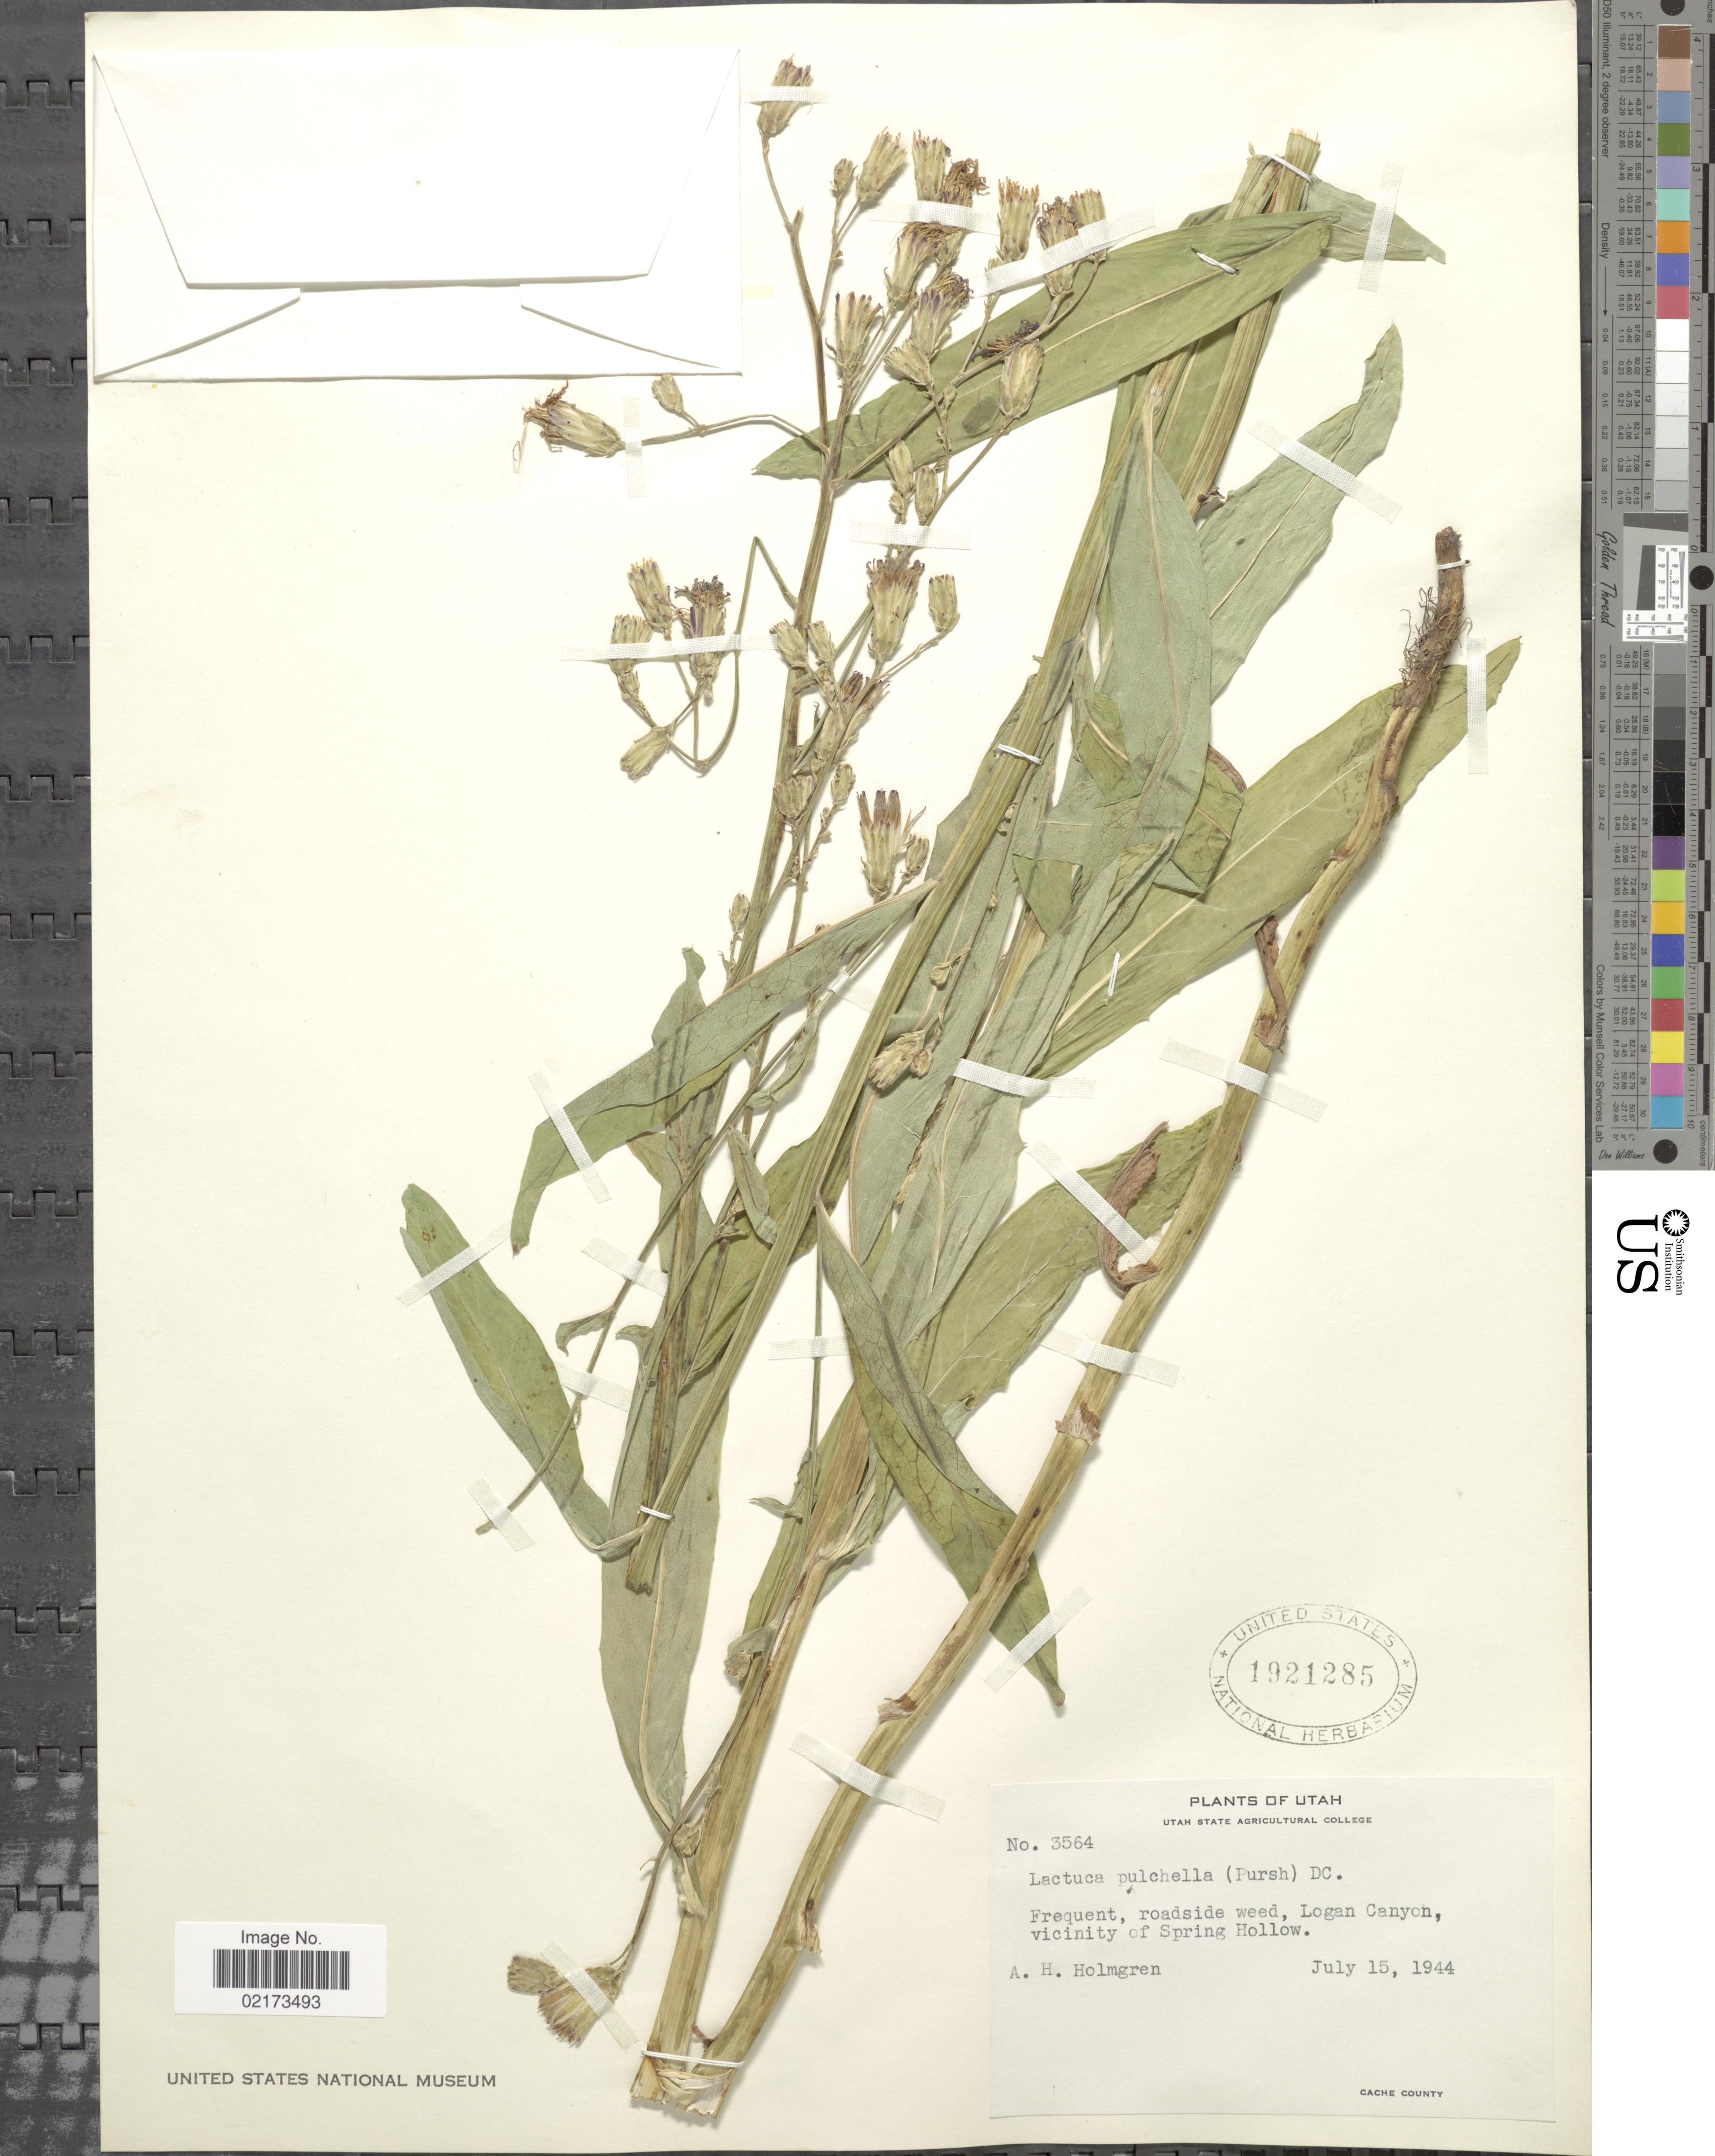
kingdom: Plantae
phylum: Tracheophyta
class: Magnoliopsida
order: Asterales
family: Asteraceae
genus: Lactuca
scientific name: Lactuca tatarica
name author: (L.) C.A. Mey.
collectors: A. H. Holmgren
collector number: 3564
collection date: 1944-07-15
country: United States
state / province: Utah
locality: Logan Canyon, Vicinity of Spring Hollow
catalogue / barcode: US 1921285